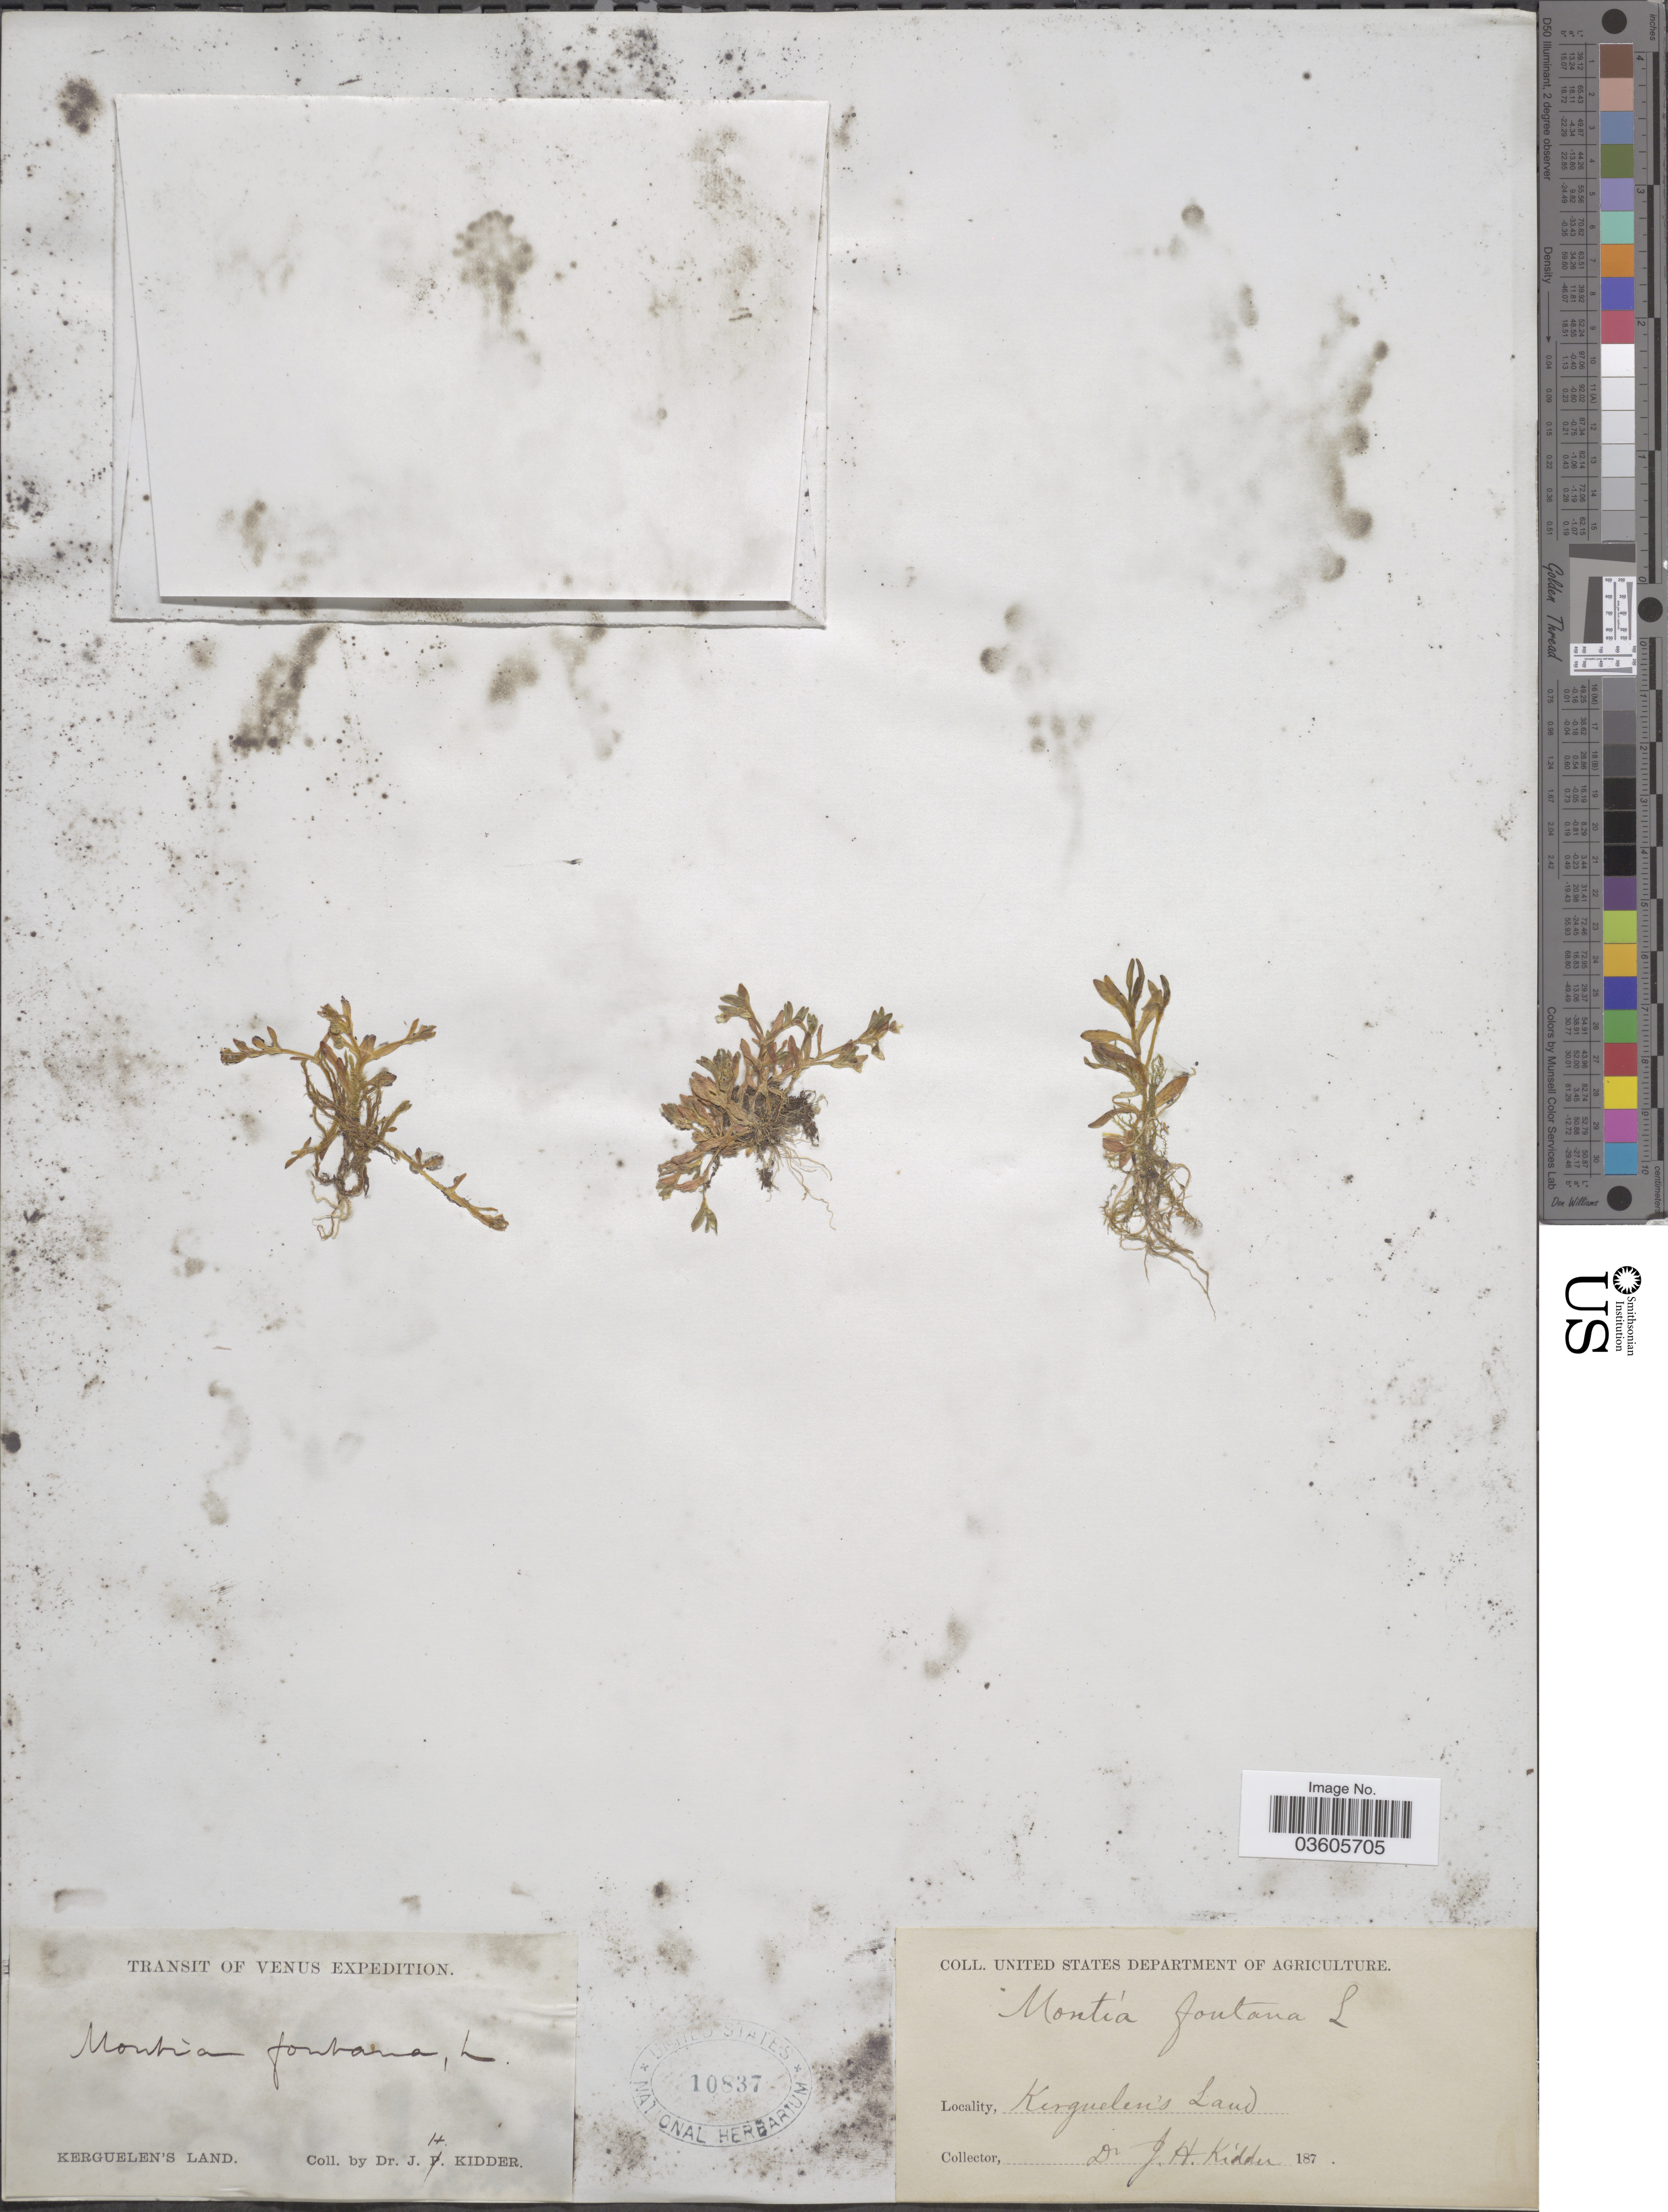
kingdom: Plantae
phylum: Tracheophyta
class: Magnoliopsida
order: Caryophyllales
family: Montiaceae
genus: Montia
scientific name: Montia fontana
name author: L.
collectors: J. Kidder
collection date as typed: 187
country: French Southern Territories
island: Kerguelen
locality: Kerguelen's Land.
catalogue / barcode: US 10837